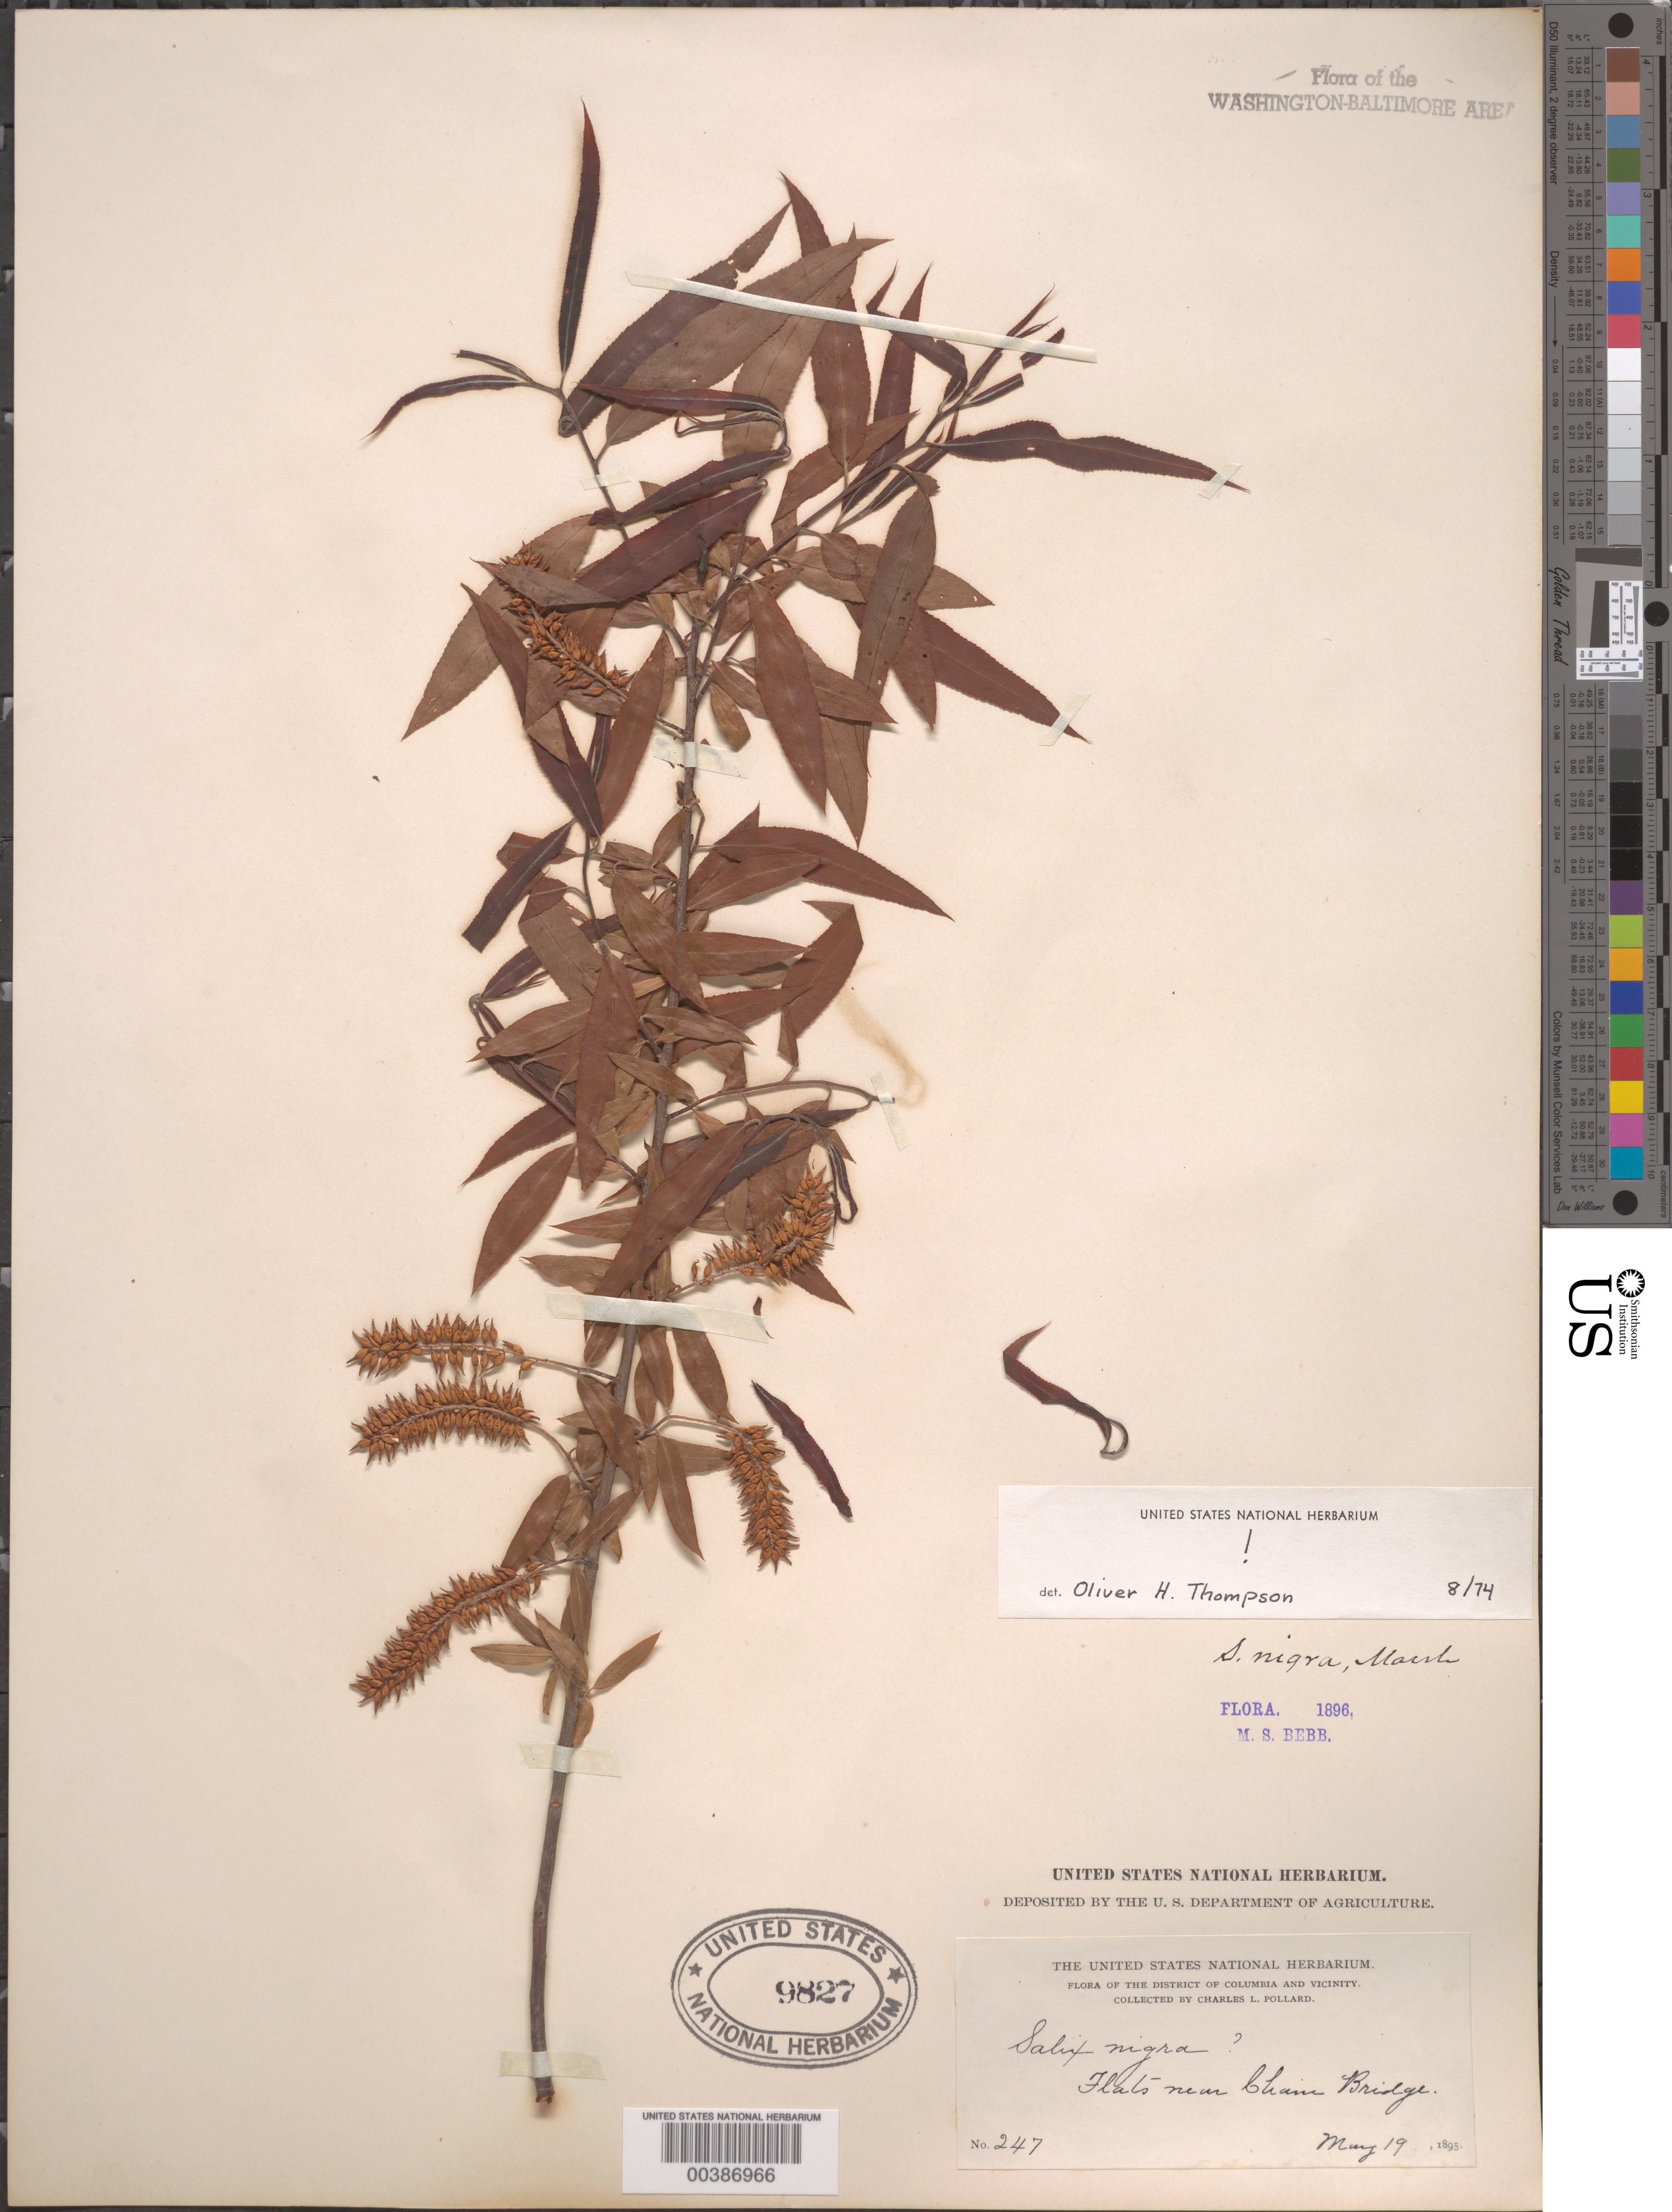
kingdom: Plantae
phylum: Tracheophyta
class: Magnoliopsida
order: Malpighiales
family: Salicaceae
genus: Salix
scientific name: Salix nigra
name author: Marshall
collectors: C. L. Pollard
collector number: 247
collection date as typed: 19 May 1895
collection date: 1895-05-19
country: United States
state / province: District of Columbia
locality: Flats near Chain Bridge C. and O. Canal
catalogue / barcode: US 9827